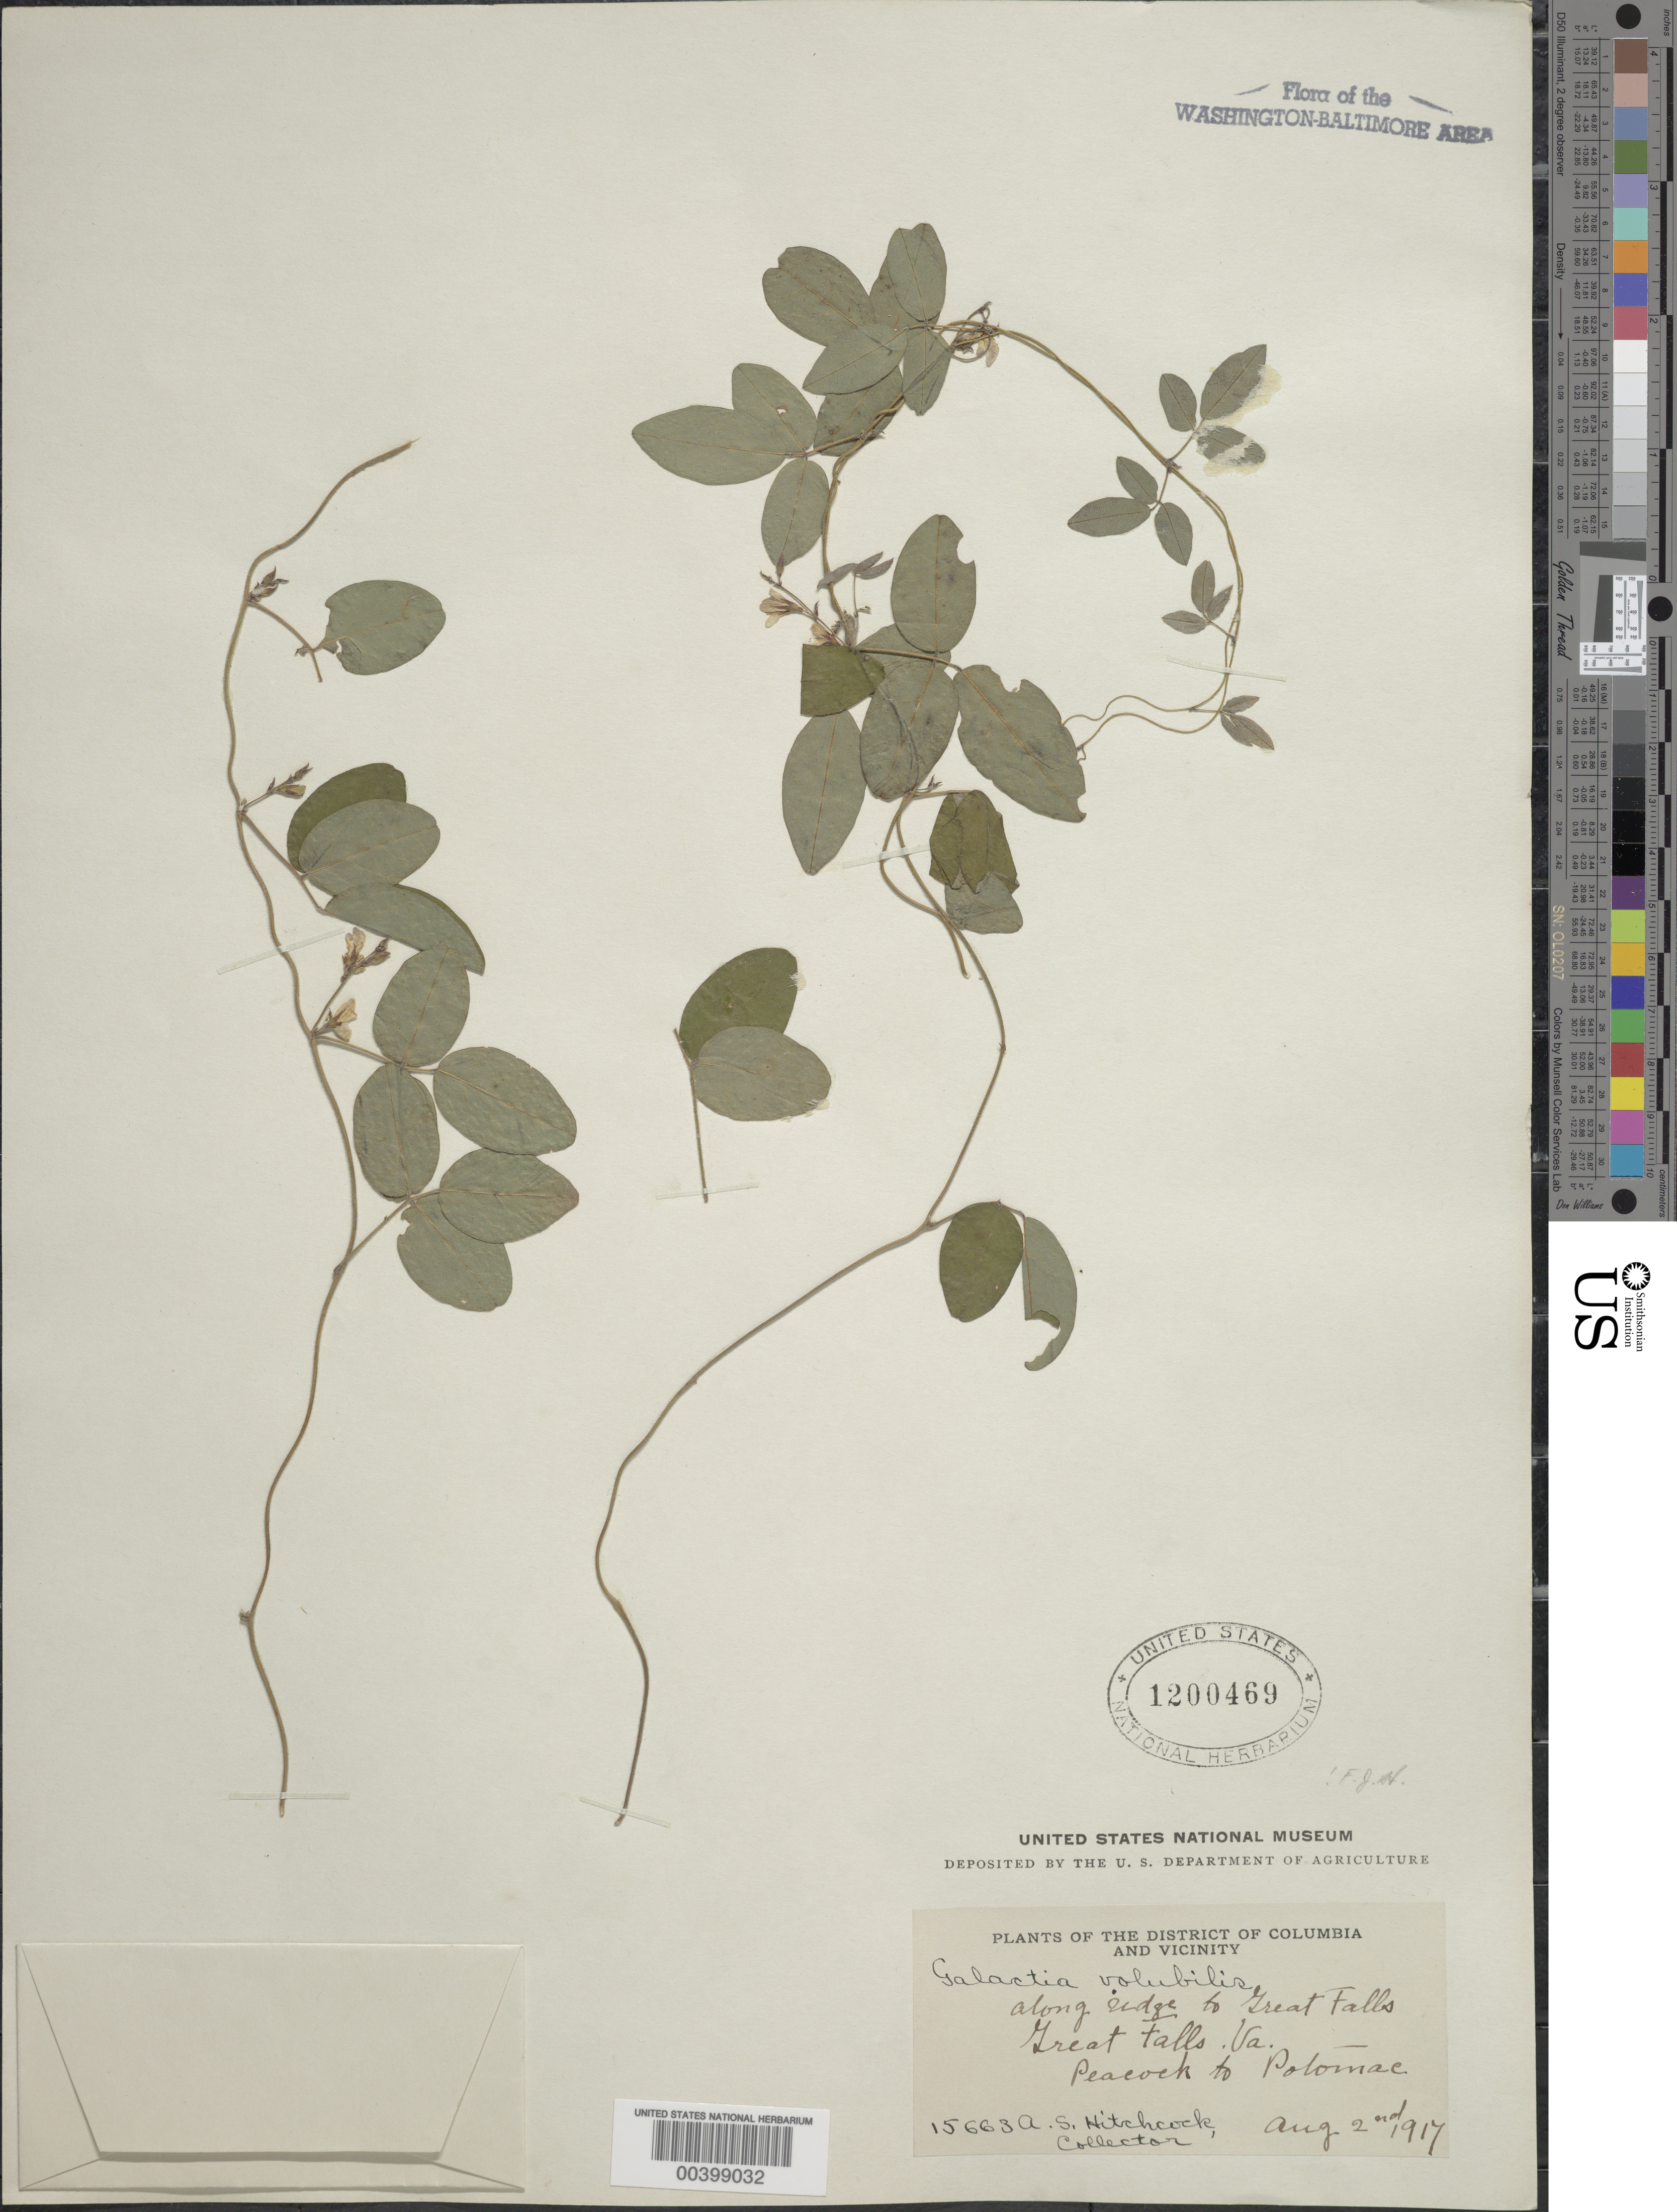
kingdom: Plantae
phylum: Tracheophyta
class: Magnoliopsida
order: Fabales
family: Fabaceae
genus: Galactia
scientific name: Galactia volubilis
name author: (L.) Britton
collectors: A. S. Hitchcock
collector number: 15663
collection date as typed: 02 Aug 1917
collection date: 1917-08-02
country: United States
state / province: Virginia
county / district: Fairfax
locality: Great Falls C. and O. Canal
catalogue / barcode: US 1200469